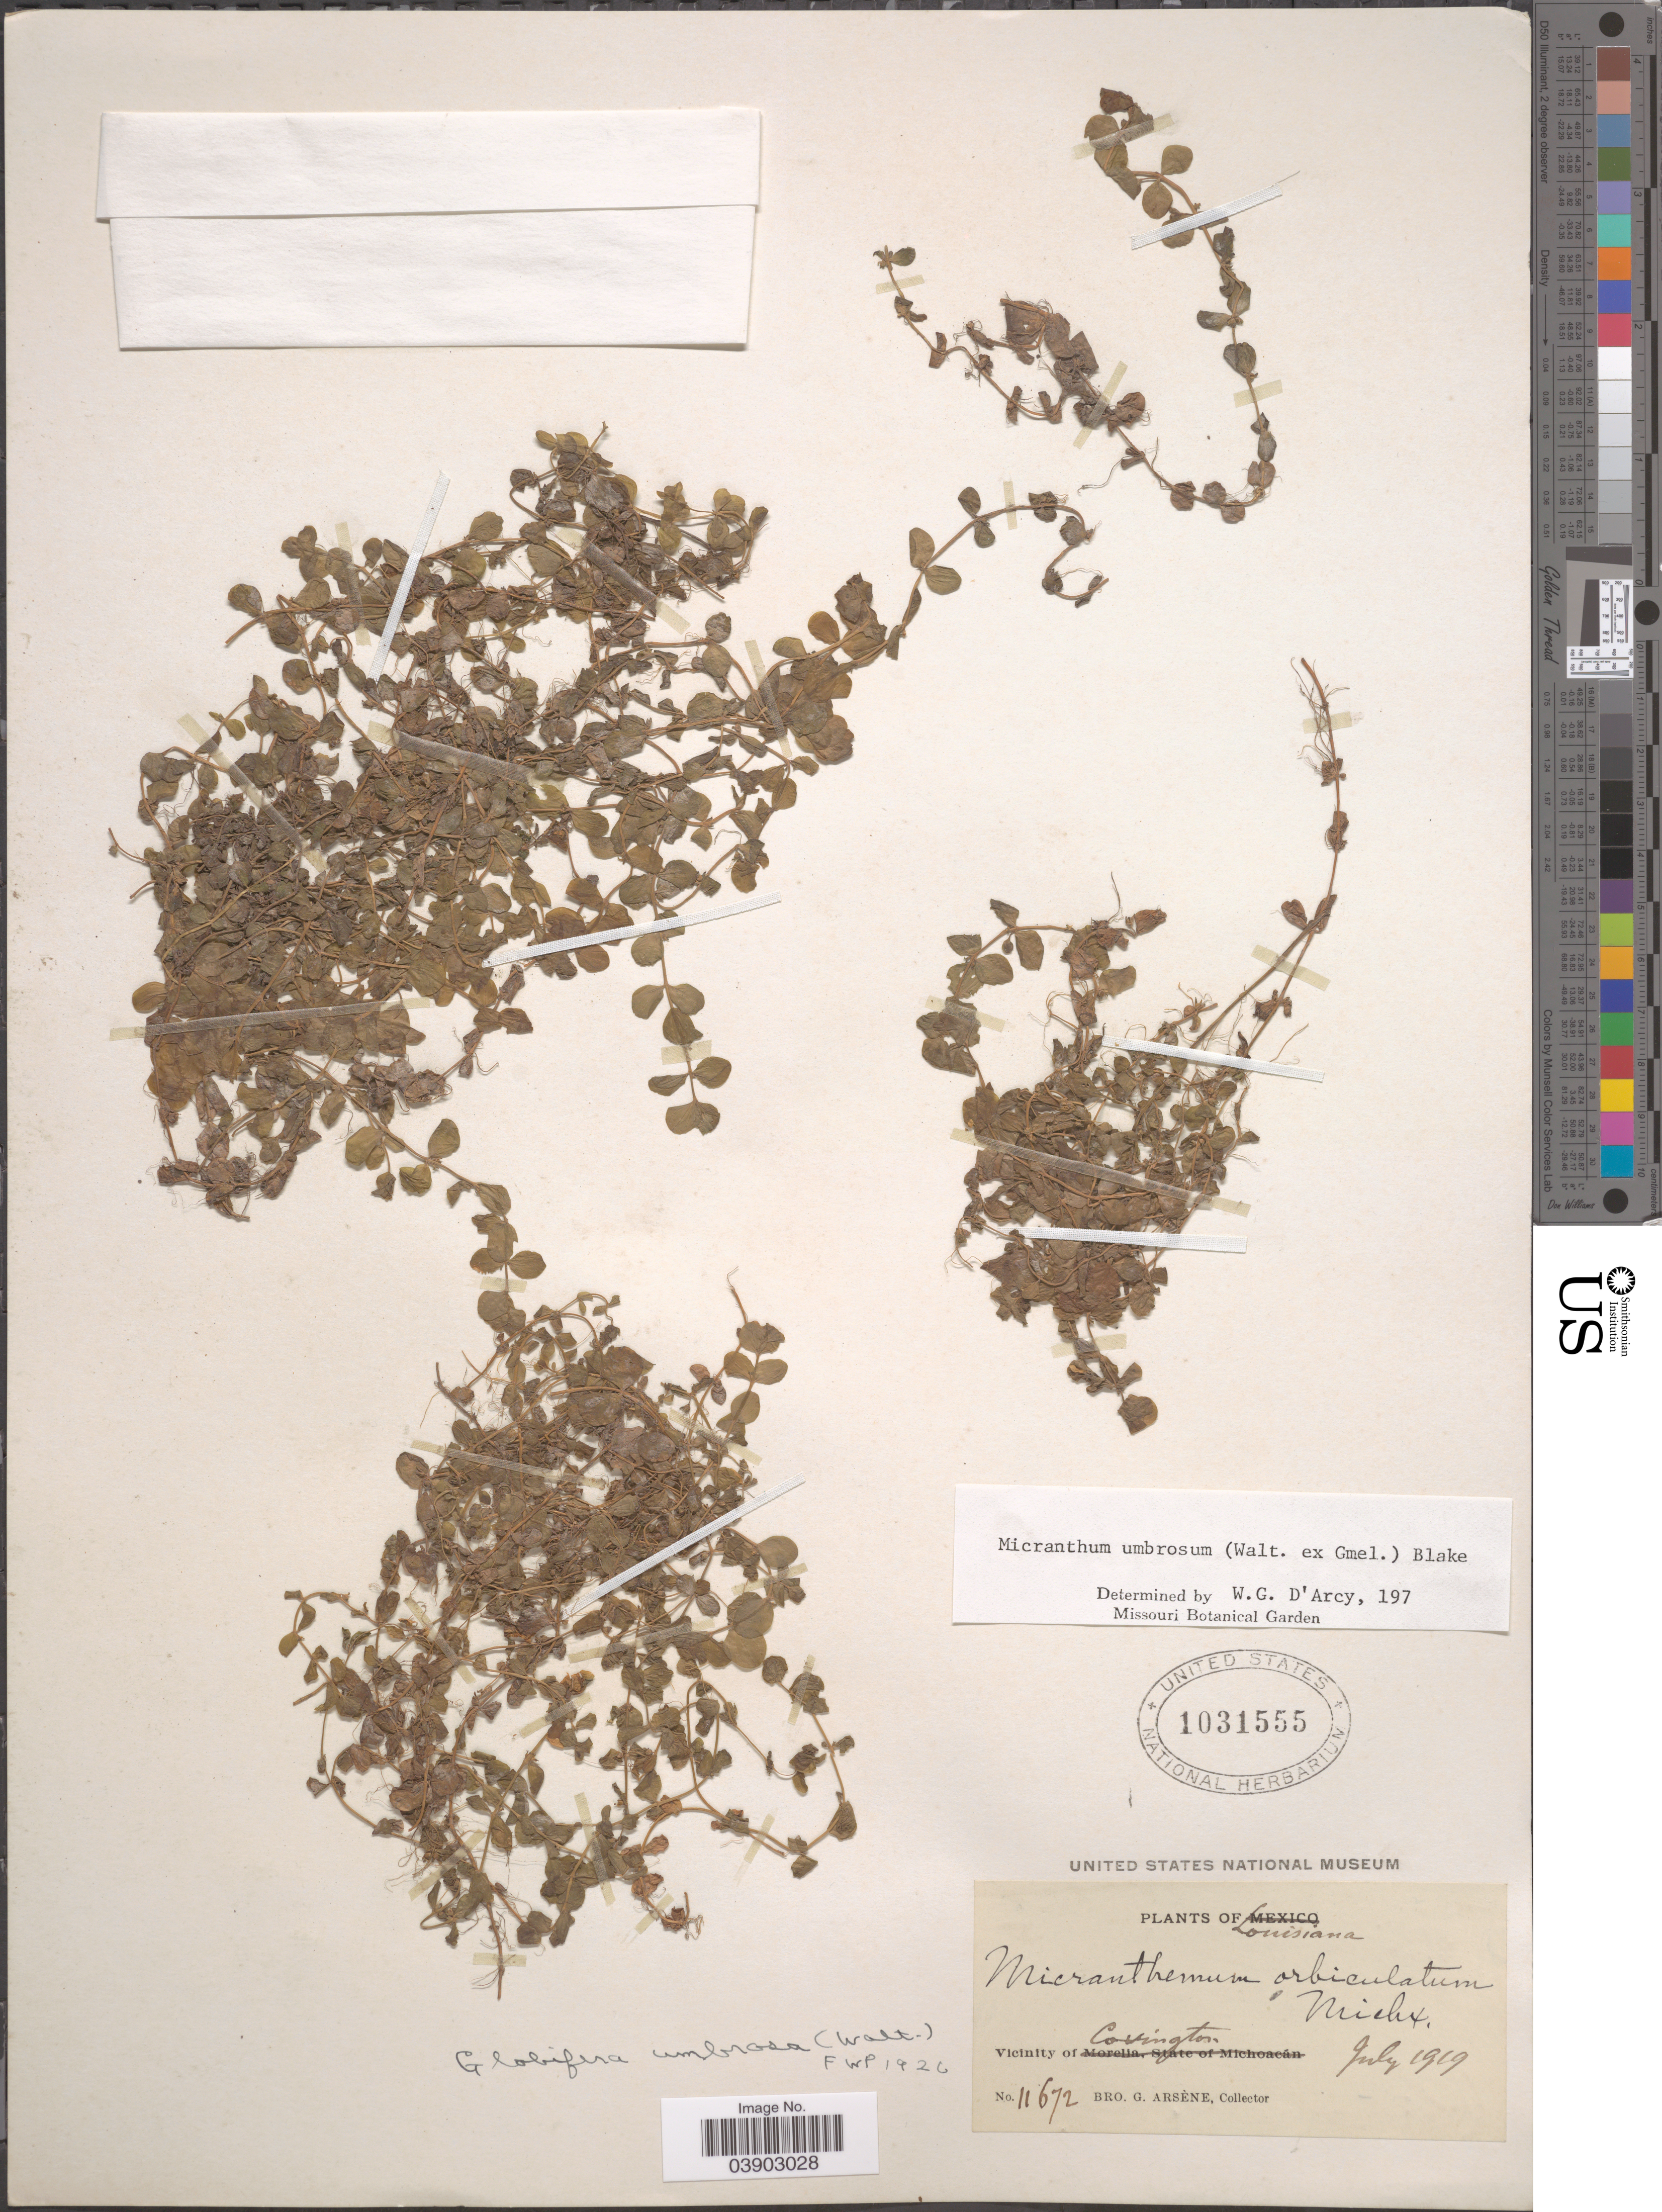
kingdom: Plantae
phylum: Tracheophyta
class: Magnoliopsida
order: Lamiales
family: Linderniaceae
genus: Micranthemum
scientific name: Micranthemum umbrosum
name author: (J.F. Gmel.) S.F. Blake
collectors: Bro. G. Arsène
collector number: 11672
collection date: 1919-07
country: United States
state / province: Louisiana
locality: Vicinity of Covington.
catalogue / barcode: US 1031555